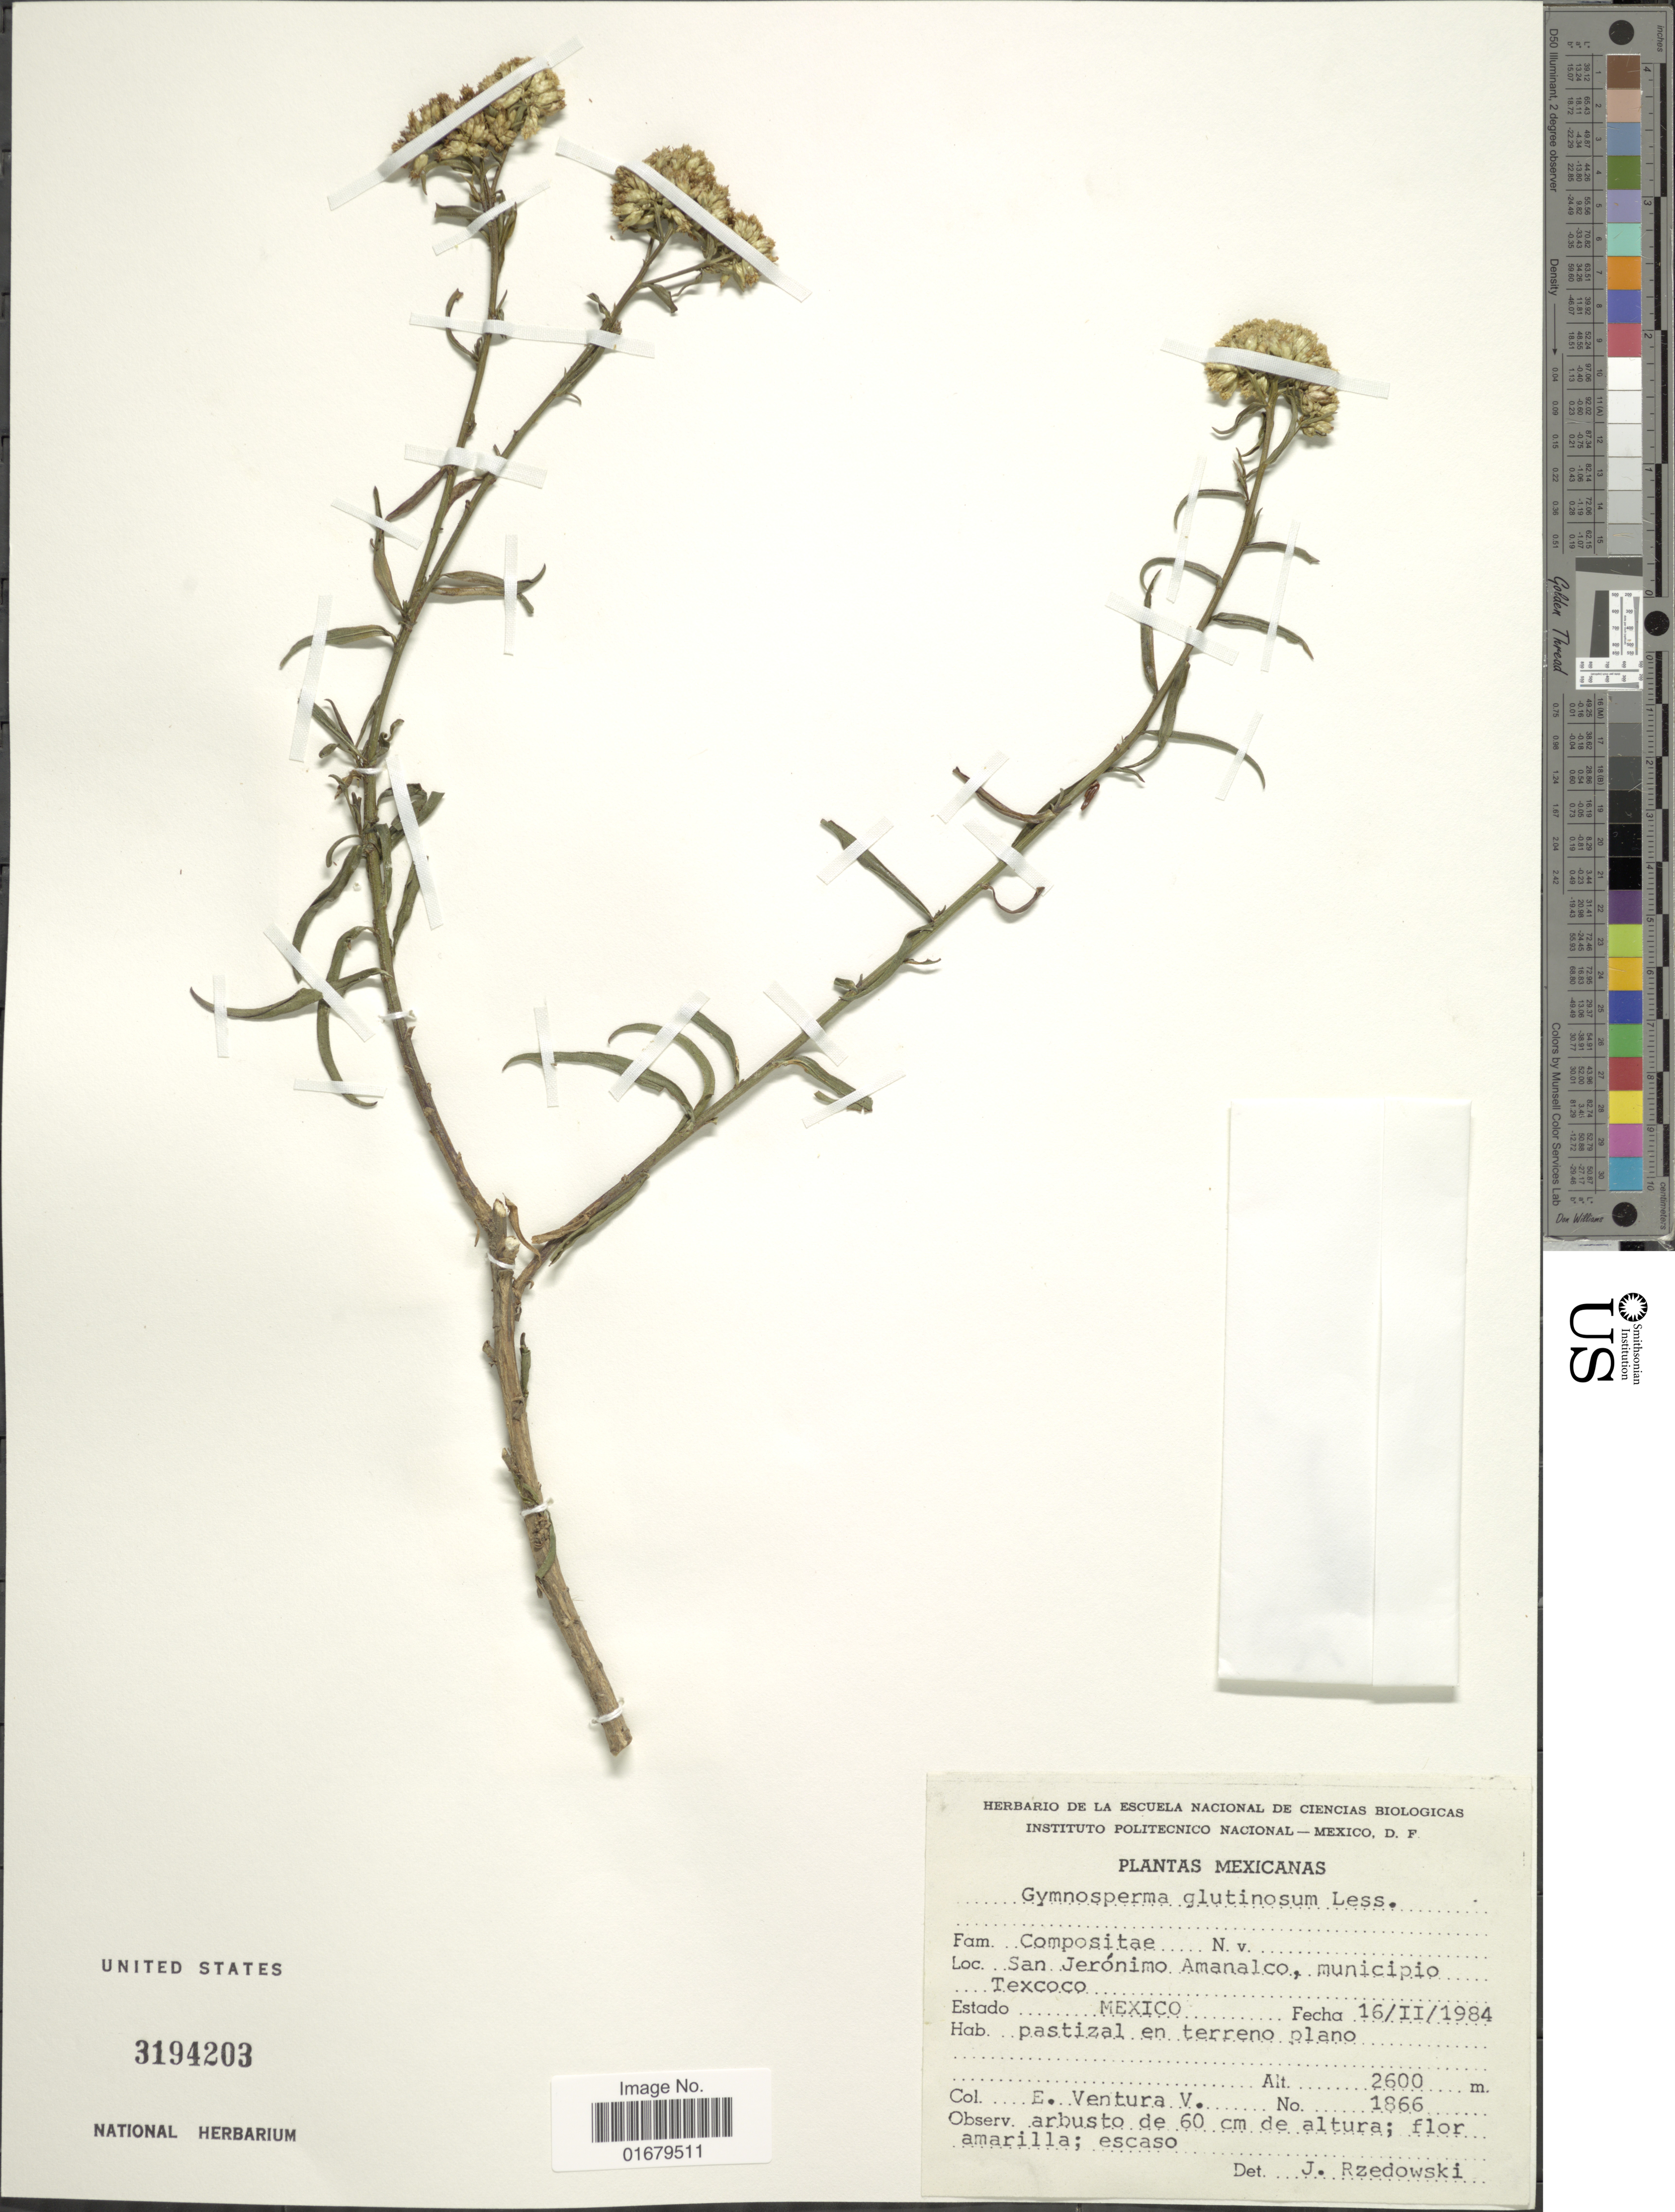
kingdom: Plantae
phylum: Tracheophyta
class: Magnoliopsida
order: Asterales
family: Asteraceae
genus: Gymnosperma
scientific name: Gymnosperma glutinosum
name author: (Spreng.) Less.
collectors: E. Ventura V.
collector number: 1866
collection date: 1984-02-16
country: Mexico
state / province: México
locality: San Jerónimo Amanalco, municipio Texcoco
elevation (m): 2600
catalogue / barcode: US 3194203